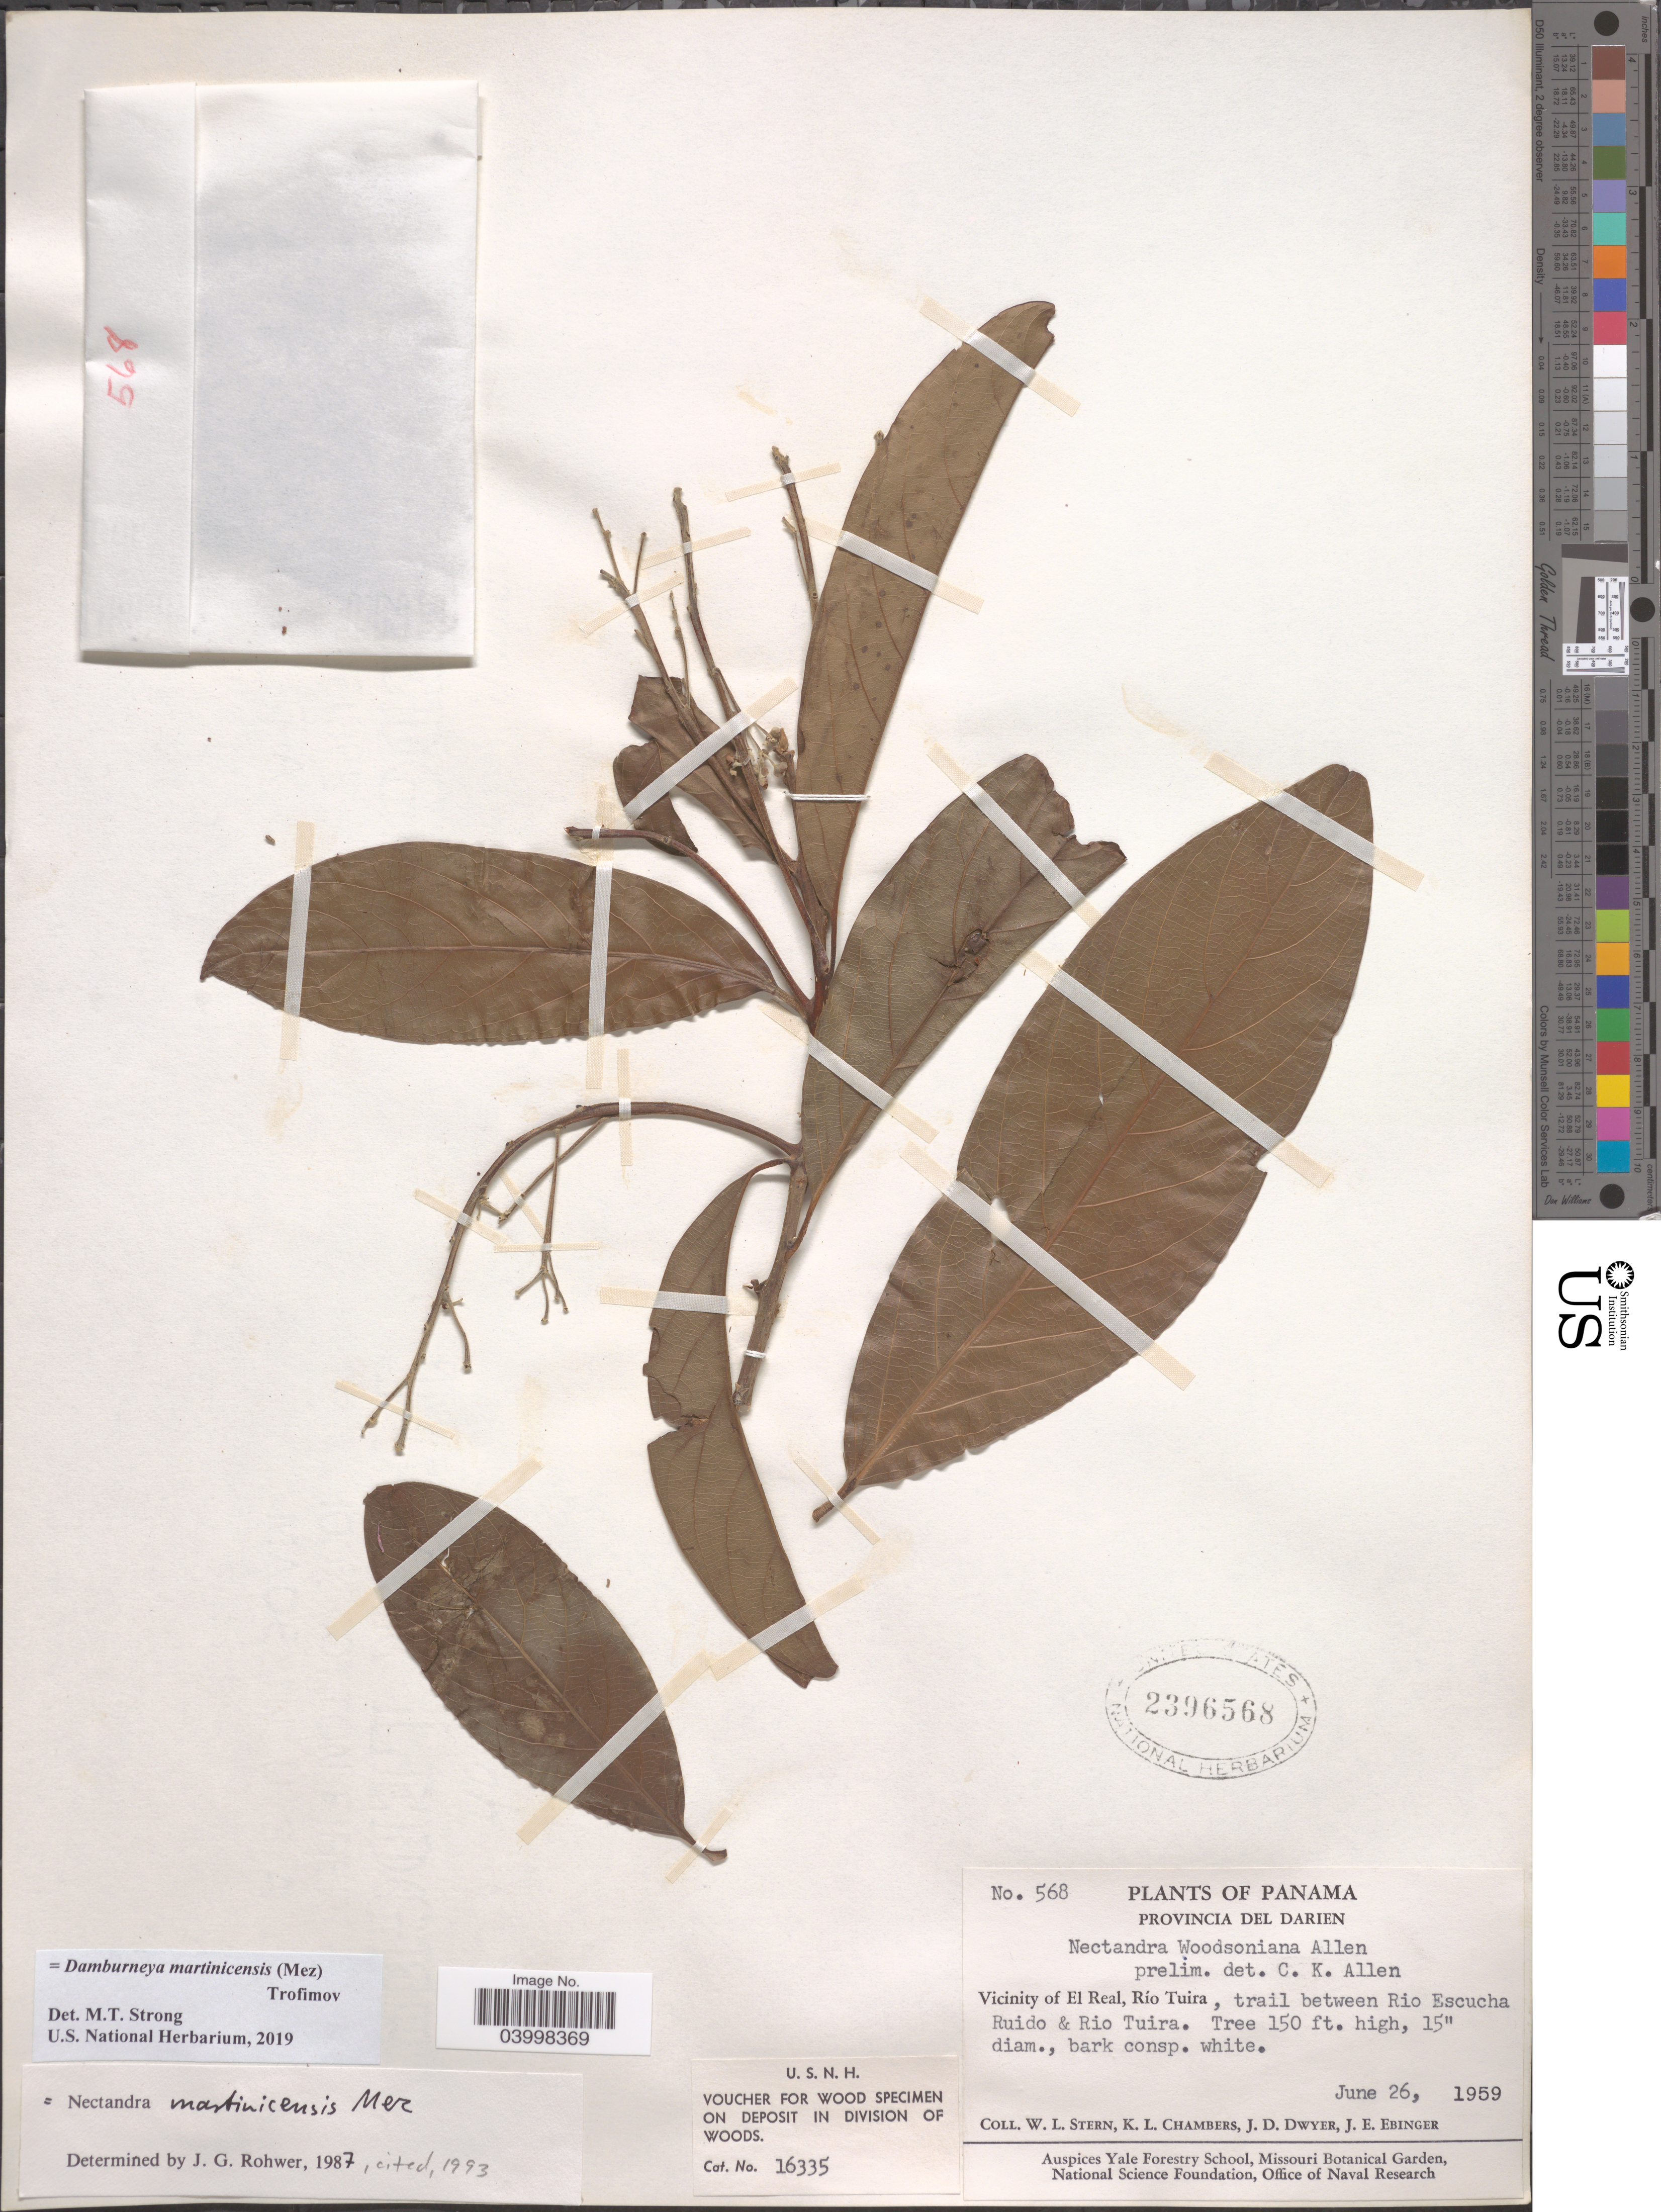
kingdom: Plantae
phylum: Tracheophyta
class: Magnoliopsida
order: Laurales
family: Lauraceae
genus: Damburneya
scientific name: Damburneya martinicensis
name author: (Mez) Trofimov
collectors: W. L. Stern, K. Chambers, J. D. Dwyer & J. Ebinger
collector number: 568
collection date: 1959-06-26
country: Panama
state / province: Darien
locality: Vicinity of El Real, Río tuira, trail between Rio Escucha Ruido & Rio Tuira.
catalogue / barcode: US 2396568